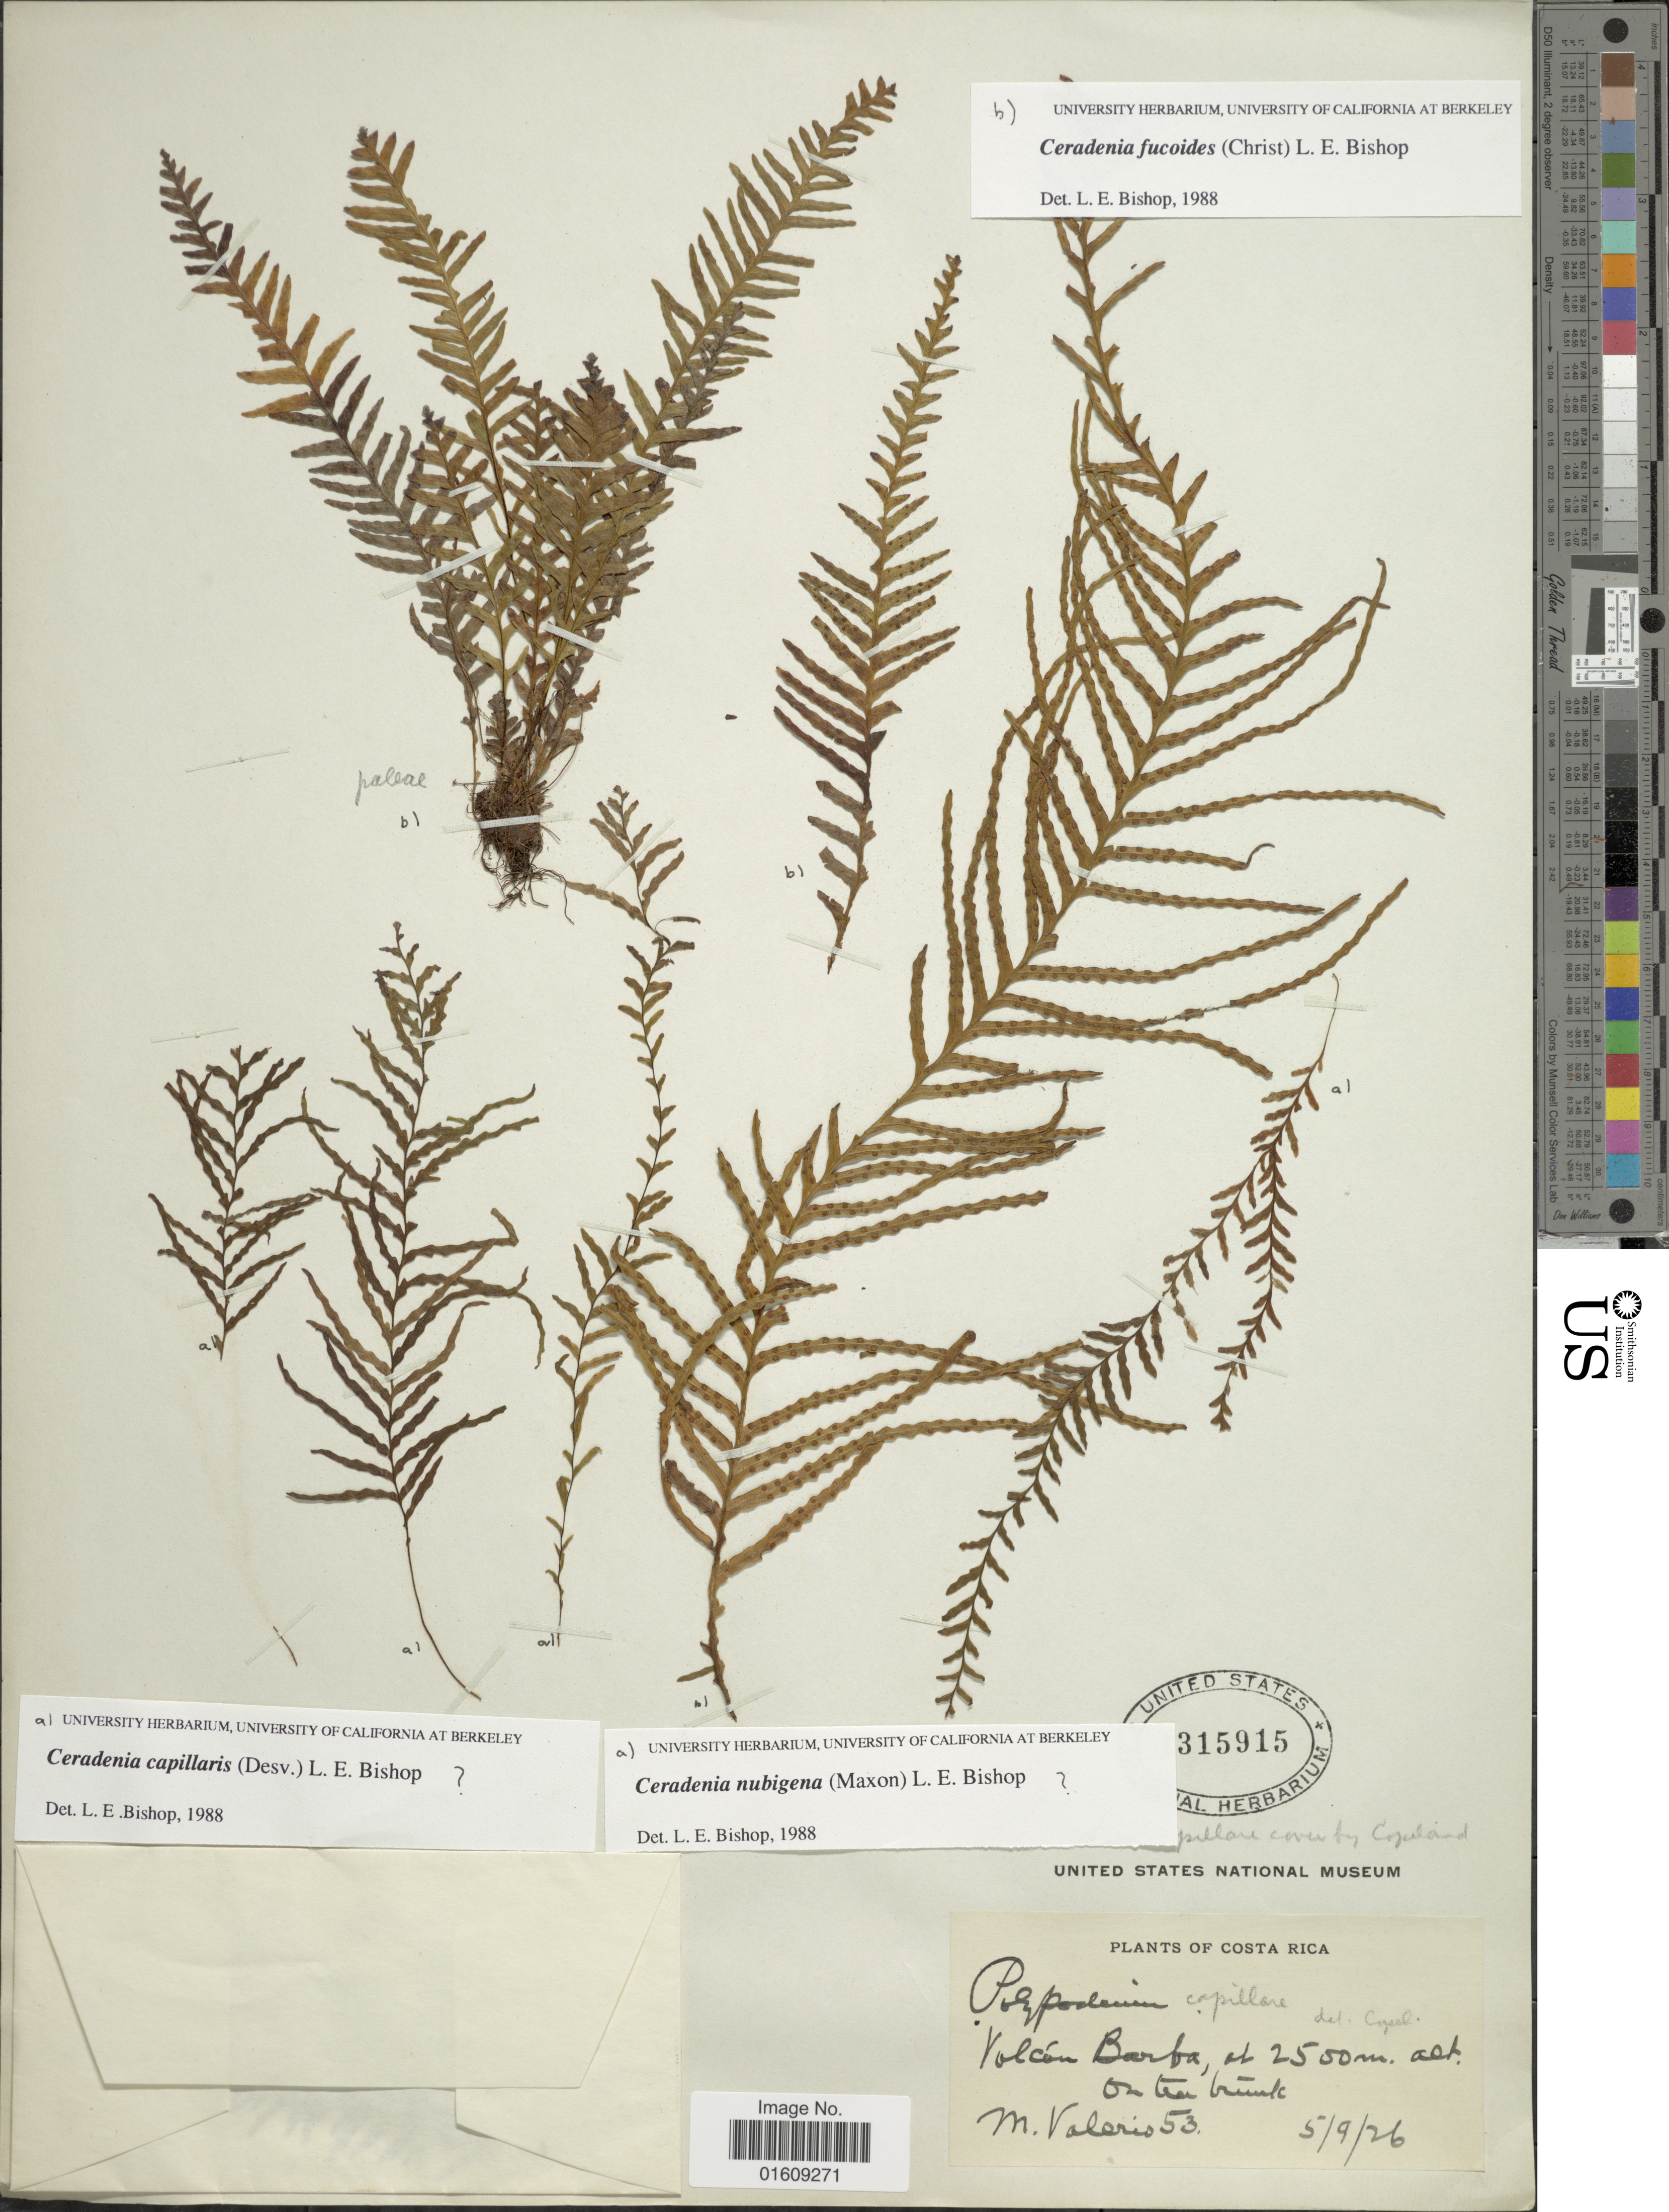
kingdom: Plantae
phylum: Tracheophyta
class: Polypodiopsida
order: Polypodiales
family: Polypodiaceae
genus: Ceradenia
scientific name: Ceradenia nubigena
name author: (Maxon) L.E. Bishop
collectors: M. Valerio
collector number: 53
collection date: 1926-09-05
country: Costa Rica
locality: Costa Rica, Volcán de Barba.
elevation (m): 2500